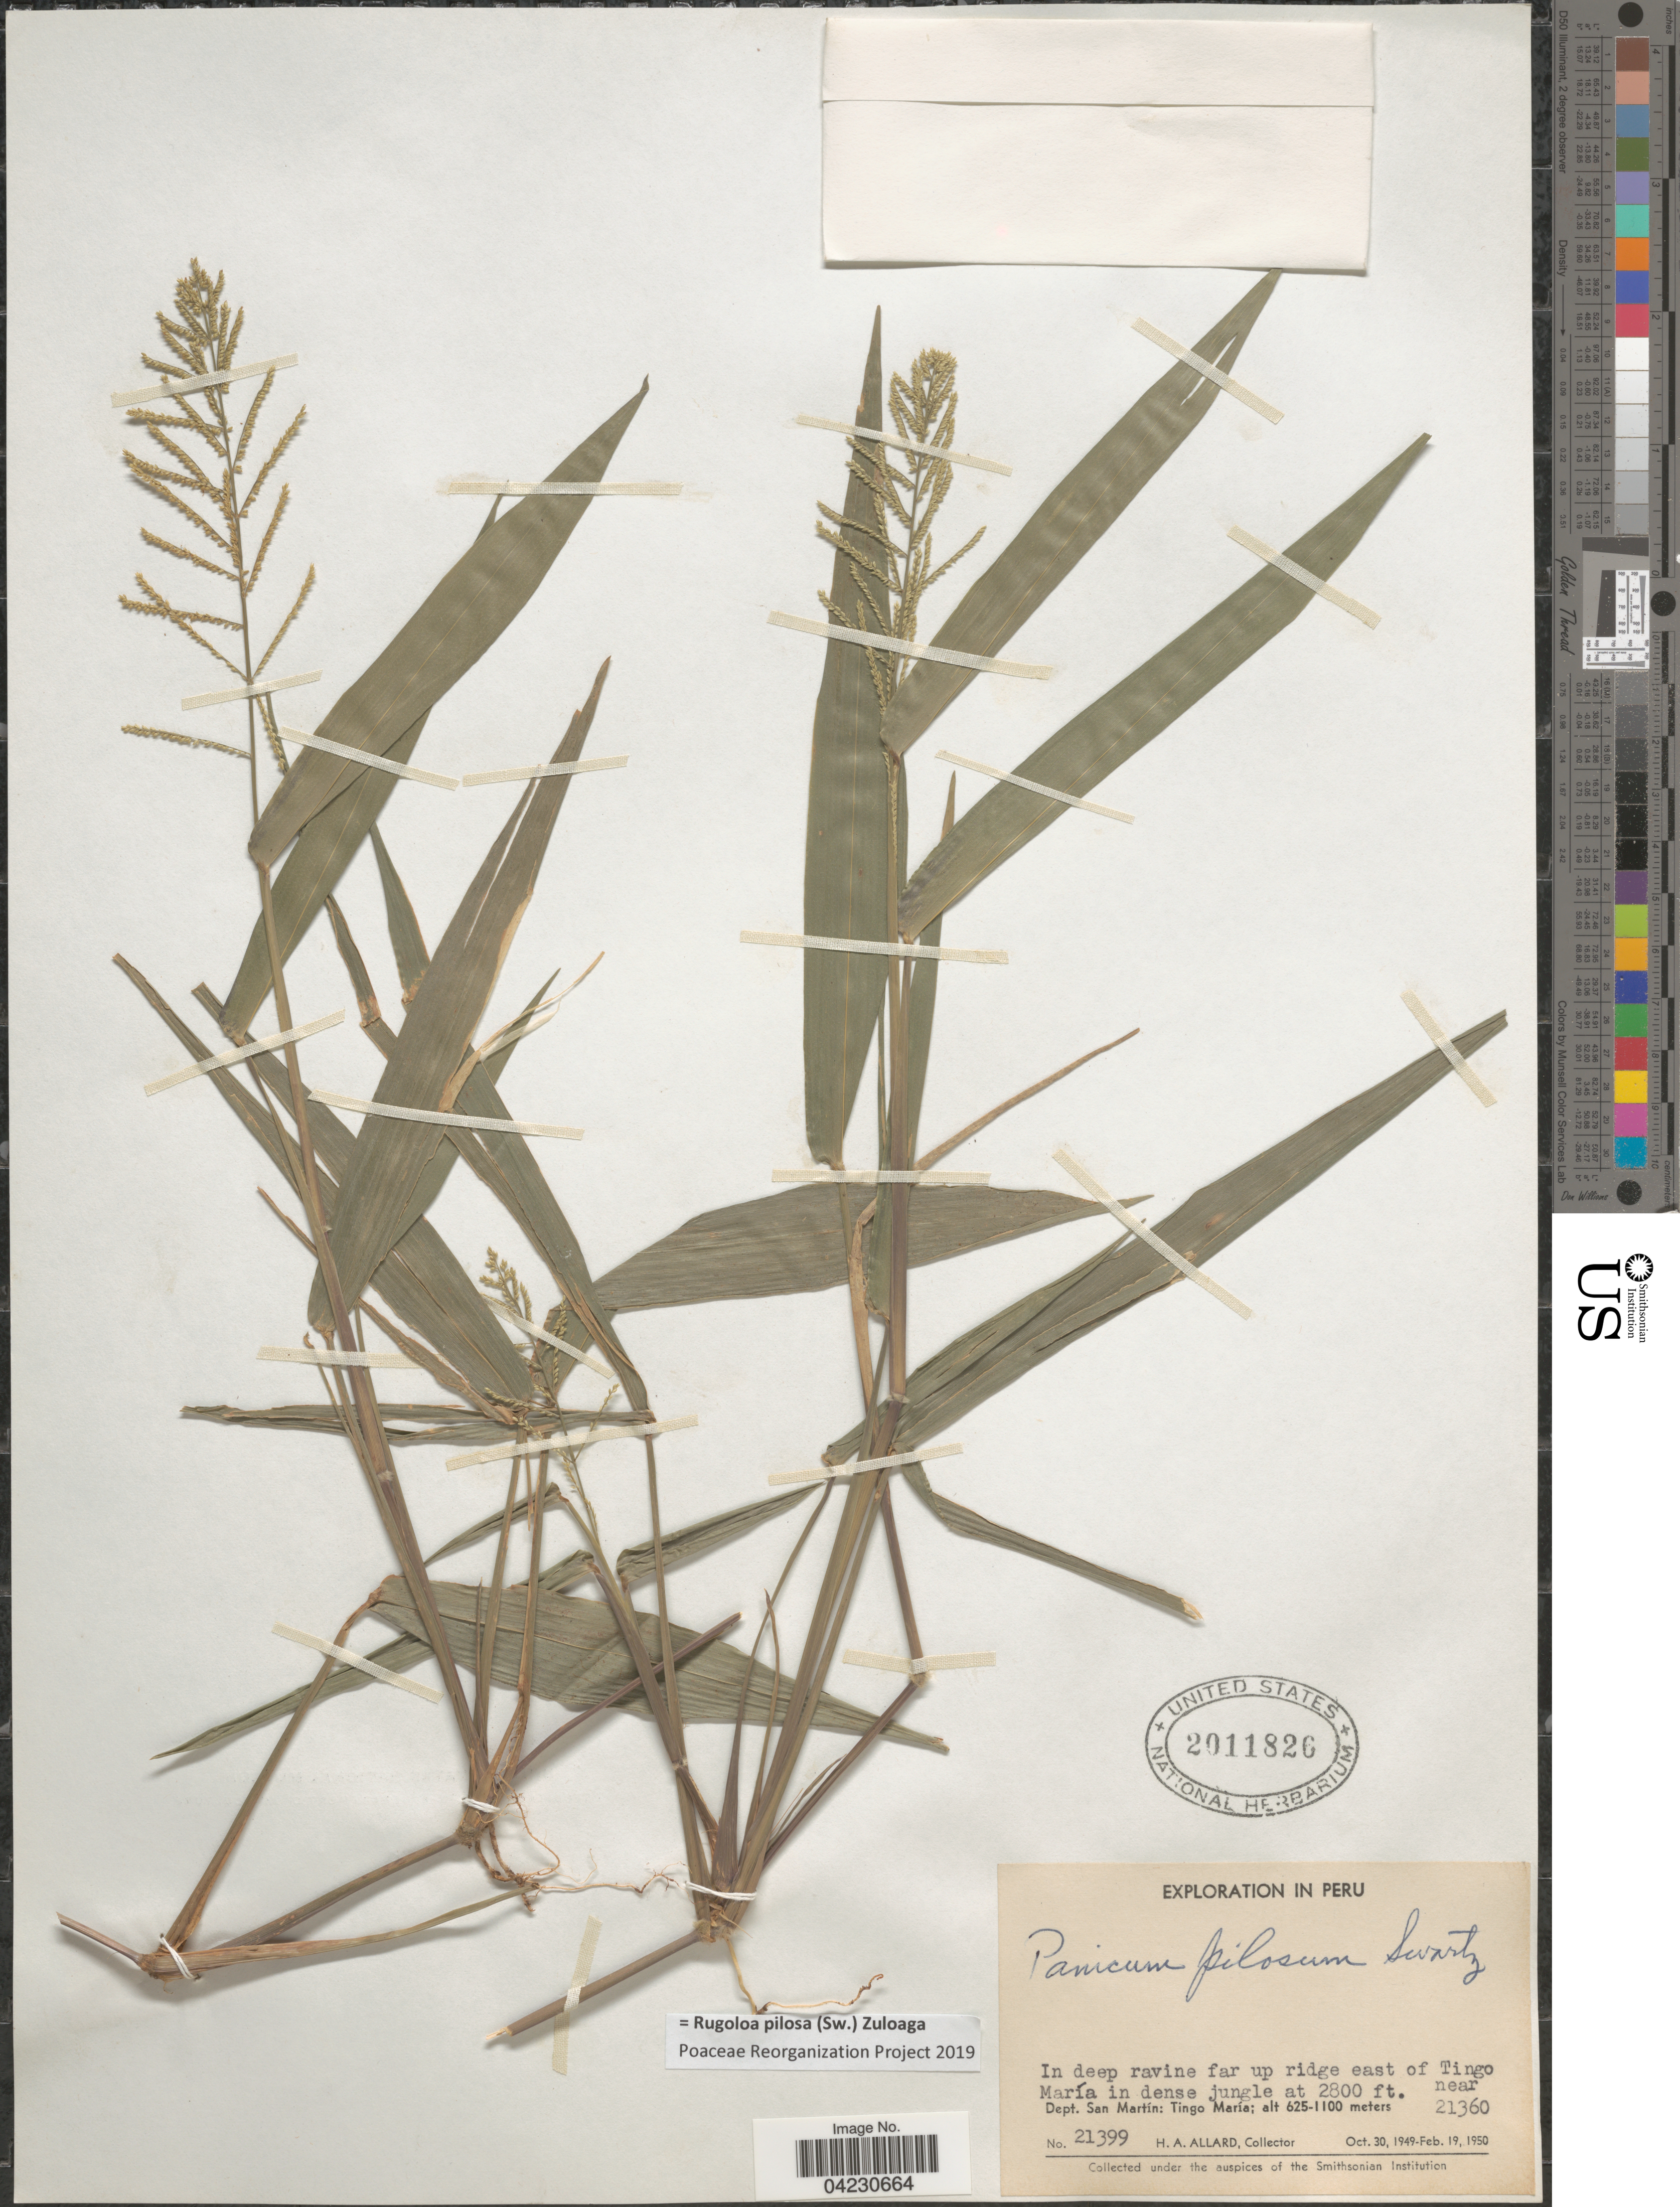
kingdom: Plantae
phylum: Tracheophyta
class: Liliopsida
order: Poales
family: Poaceae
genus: Rugoloa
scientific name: Rugoloa pilosa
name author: (Sw.) Zuloaga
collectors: H. A. Allard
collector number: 21399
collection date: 1949-10-30/1950-02-19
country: Peru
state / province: San Martín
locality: Exploration in Peru. In deep ravine far up ridge east of Tingo María in dense jungle near 21360. Dept. San Martín: Tingo María.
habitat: in deep ravine far up ridge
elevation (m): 853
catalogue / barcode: US 2011826